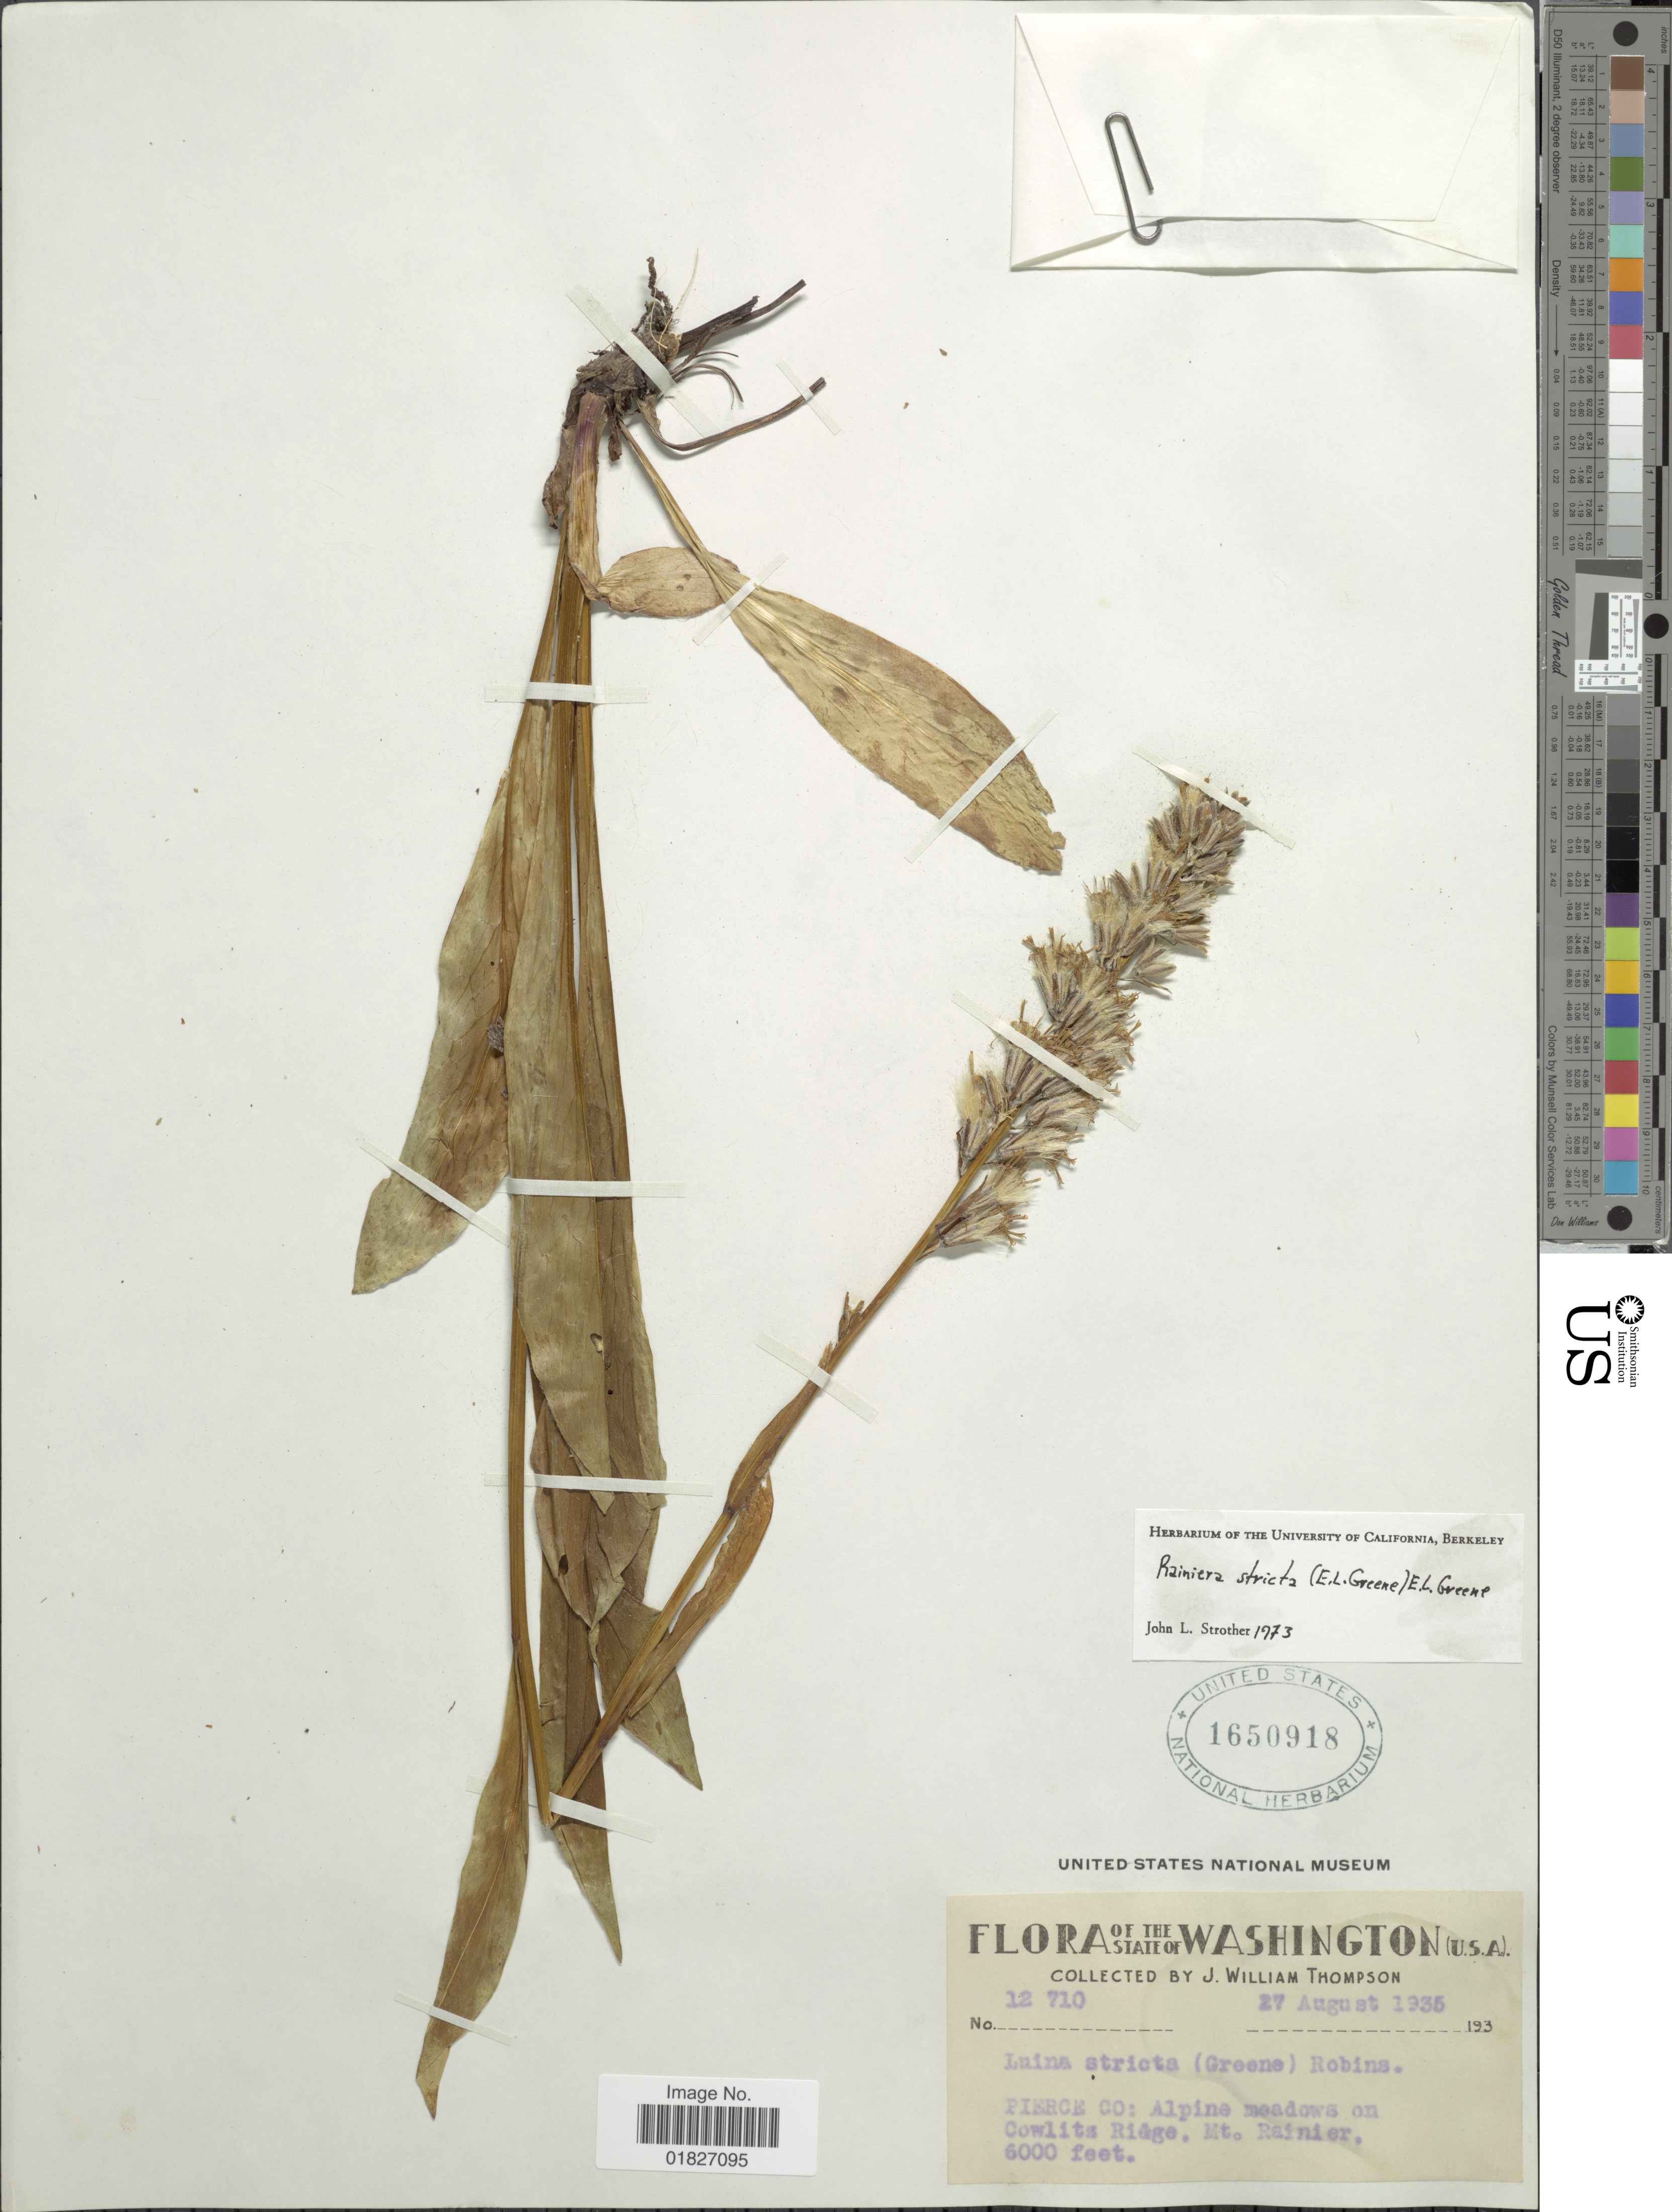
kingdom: Plantae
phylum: Tracheophyta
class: Magnoliopsida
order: Asterales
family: Asteraceae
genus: Prenanthes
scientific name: Prenanthes stricta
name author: Greene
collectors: J. W. Thompson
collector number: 12710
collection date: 1935-08-27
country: United States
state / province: Washington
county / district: Pierce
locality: Pierce Co, Cowlitz Ridge, Mt. Rainier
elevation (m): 1829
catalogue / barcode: US 1650918